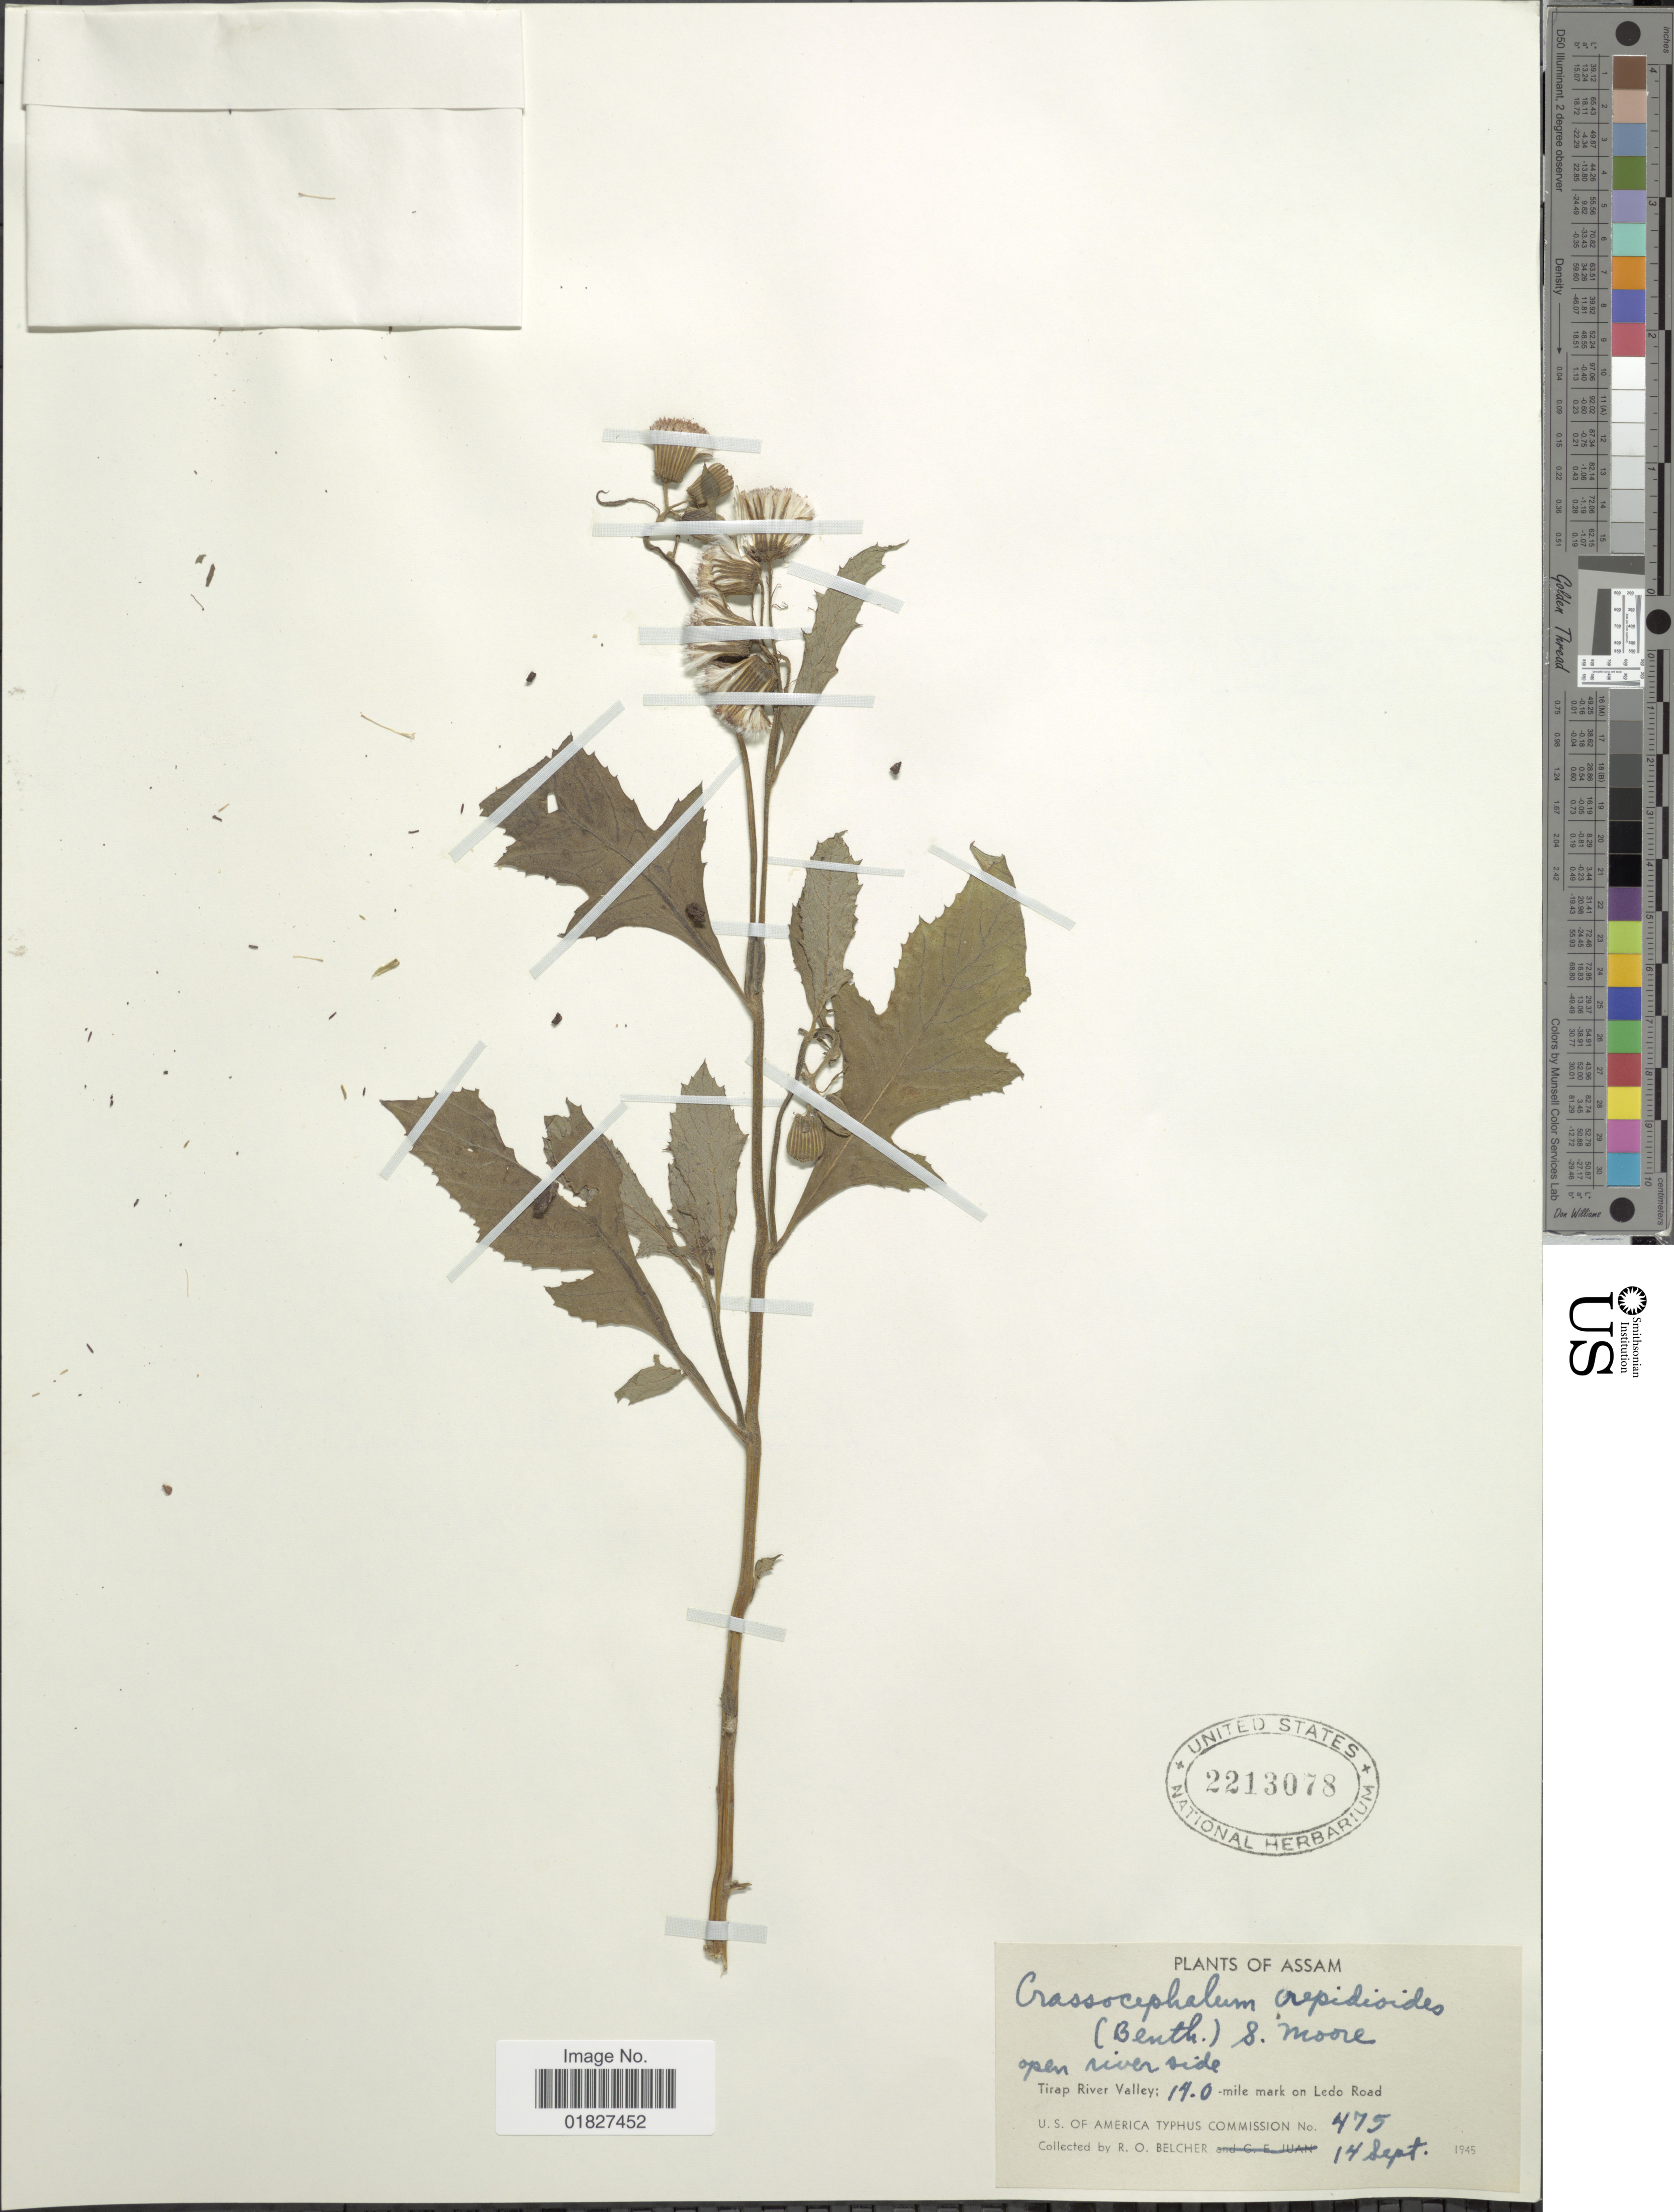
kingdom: Plantae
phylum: Tracheophyta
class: Magnoliopsida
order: Asterales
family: Asteraceae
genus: Crassocephalum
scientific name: Crassocephalum crepidioides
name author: (Benth.) S. Moore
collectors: R. Belcher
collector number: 475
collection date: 1945-09-14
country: India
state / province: Assam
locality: Tirap River Valley, 14.0 mile mark on Ledo Road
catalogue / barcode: US 2213078